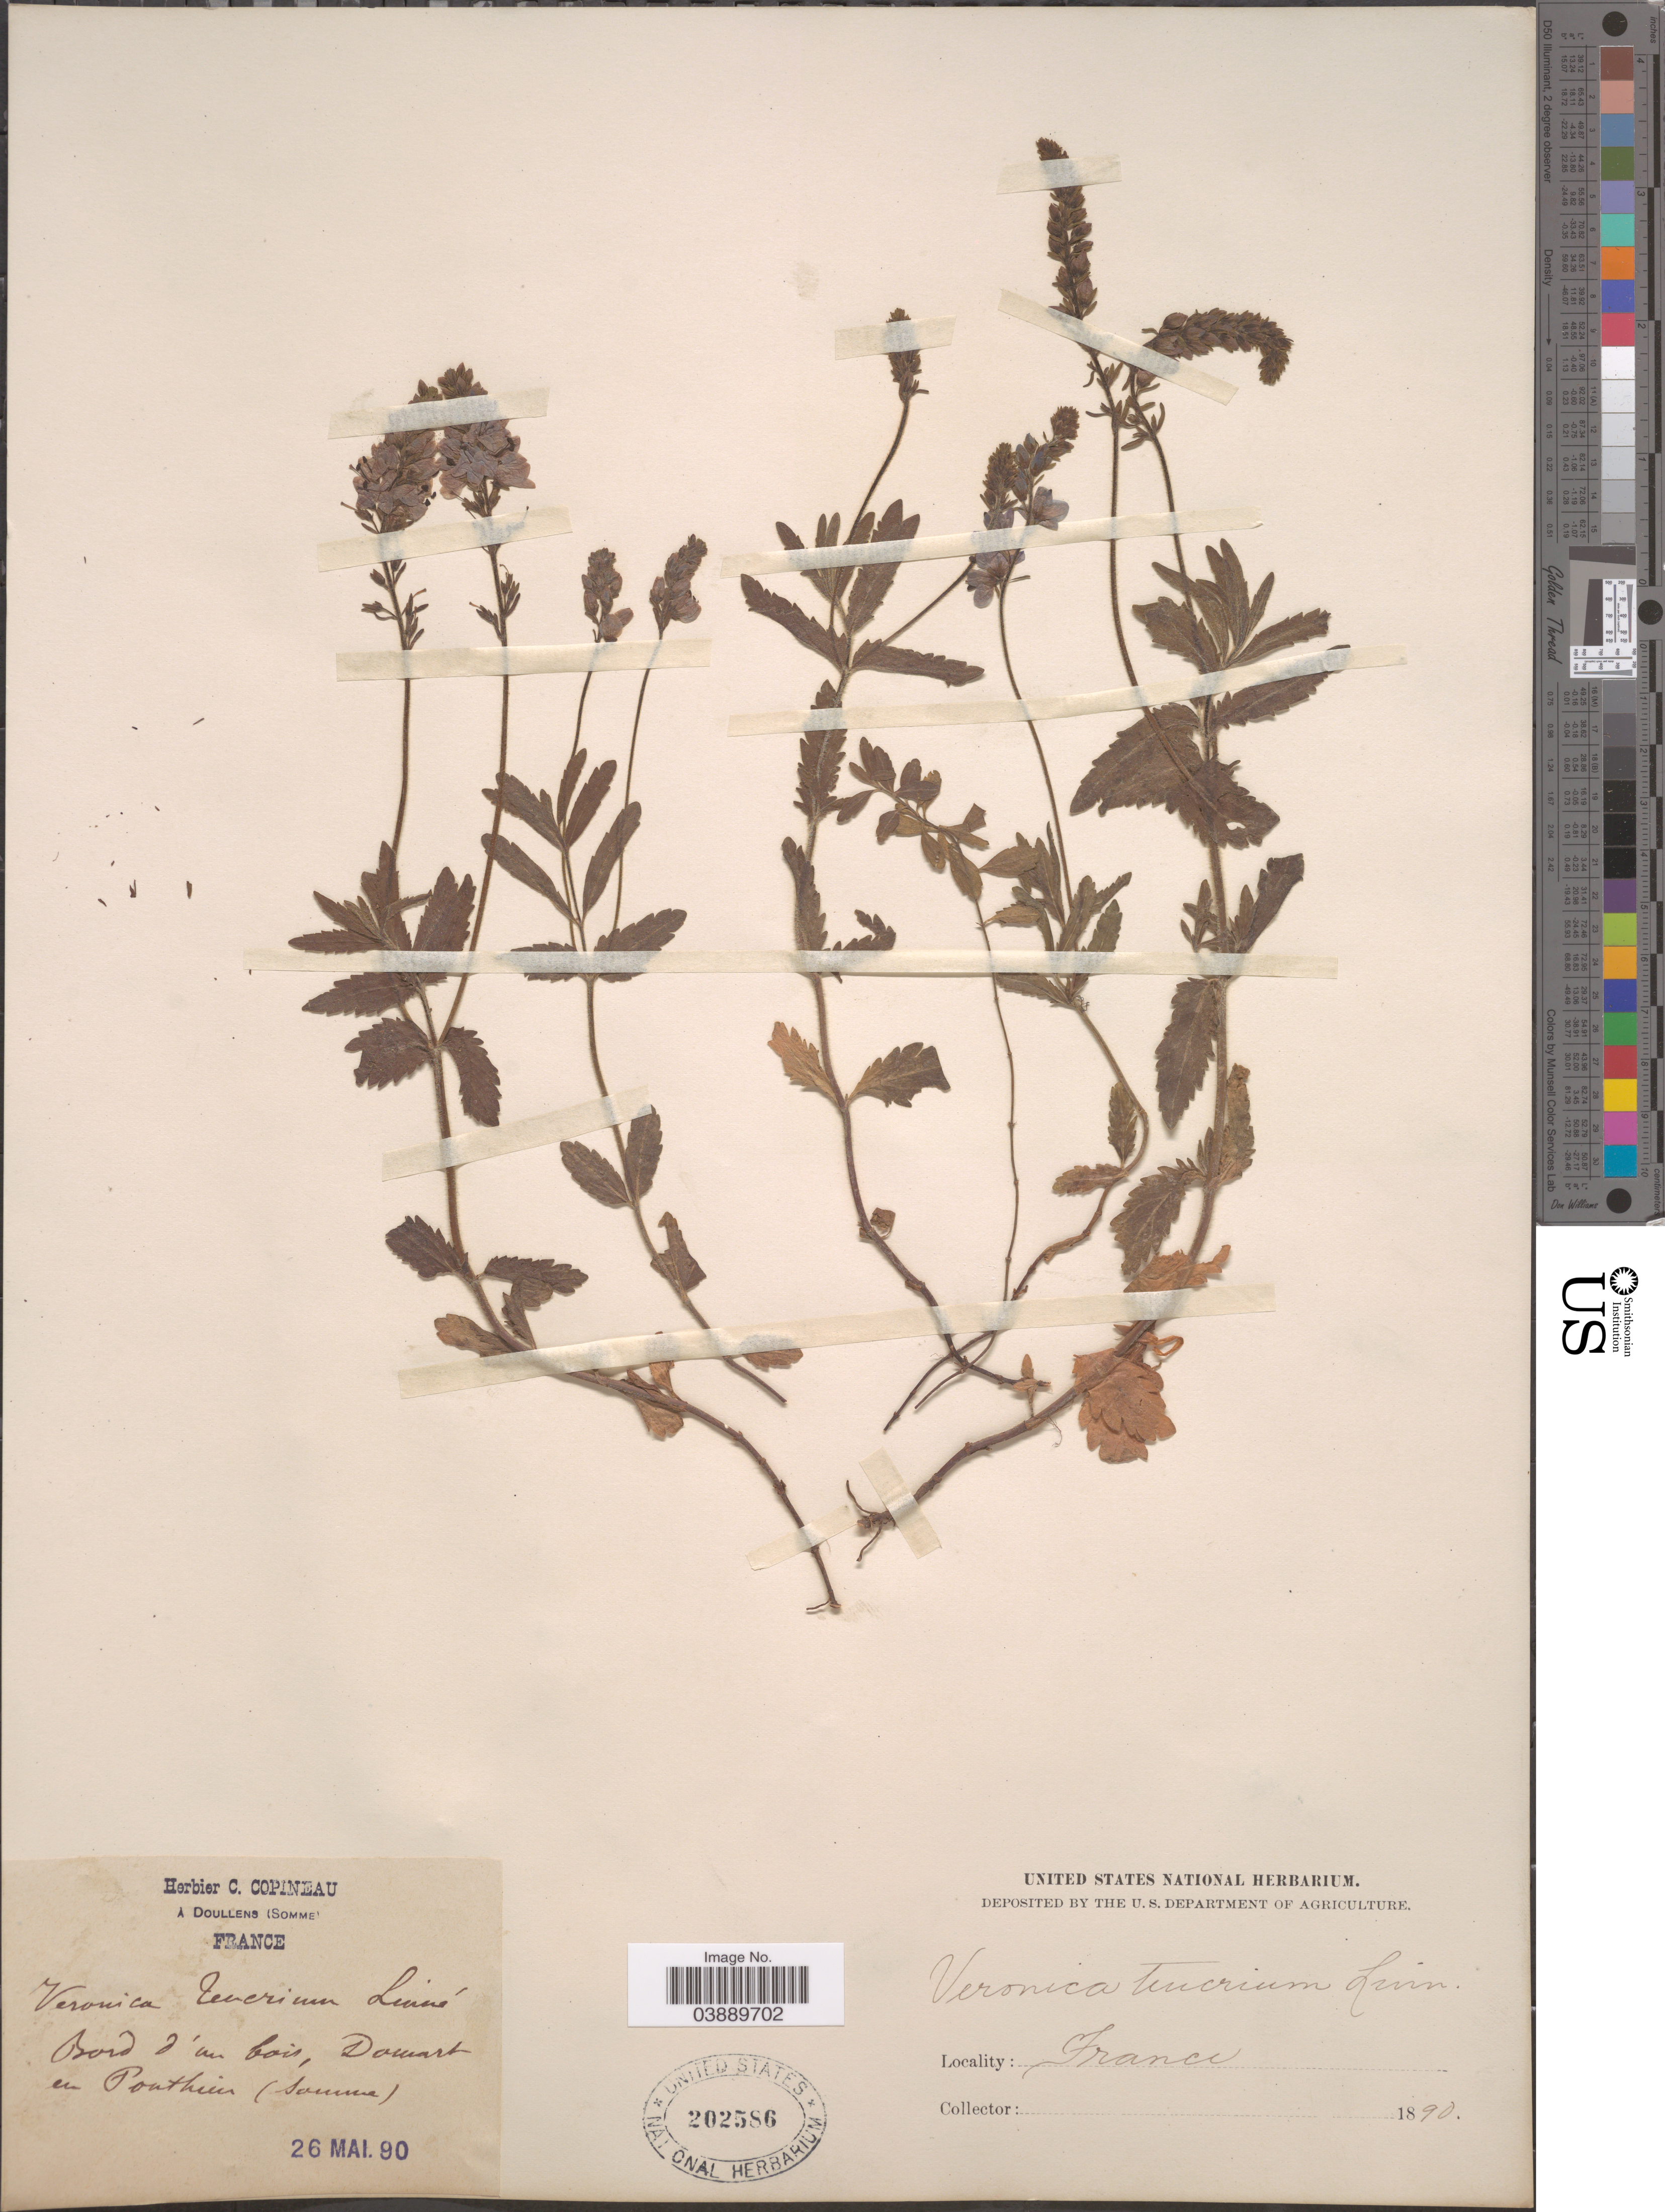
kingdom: Plantae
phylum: Tracheophyta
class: Magnoliopsida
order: Lamiales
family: Plantaginaceae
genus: Veronica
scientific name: Veronica teucrium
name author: L.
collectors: ex herb. C. Copineau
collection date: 1890-05-26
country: France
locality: Bord d'un bois, Domart en Ponthieu (somme).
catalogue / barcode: US 202586